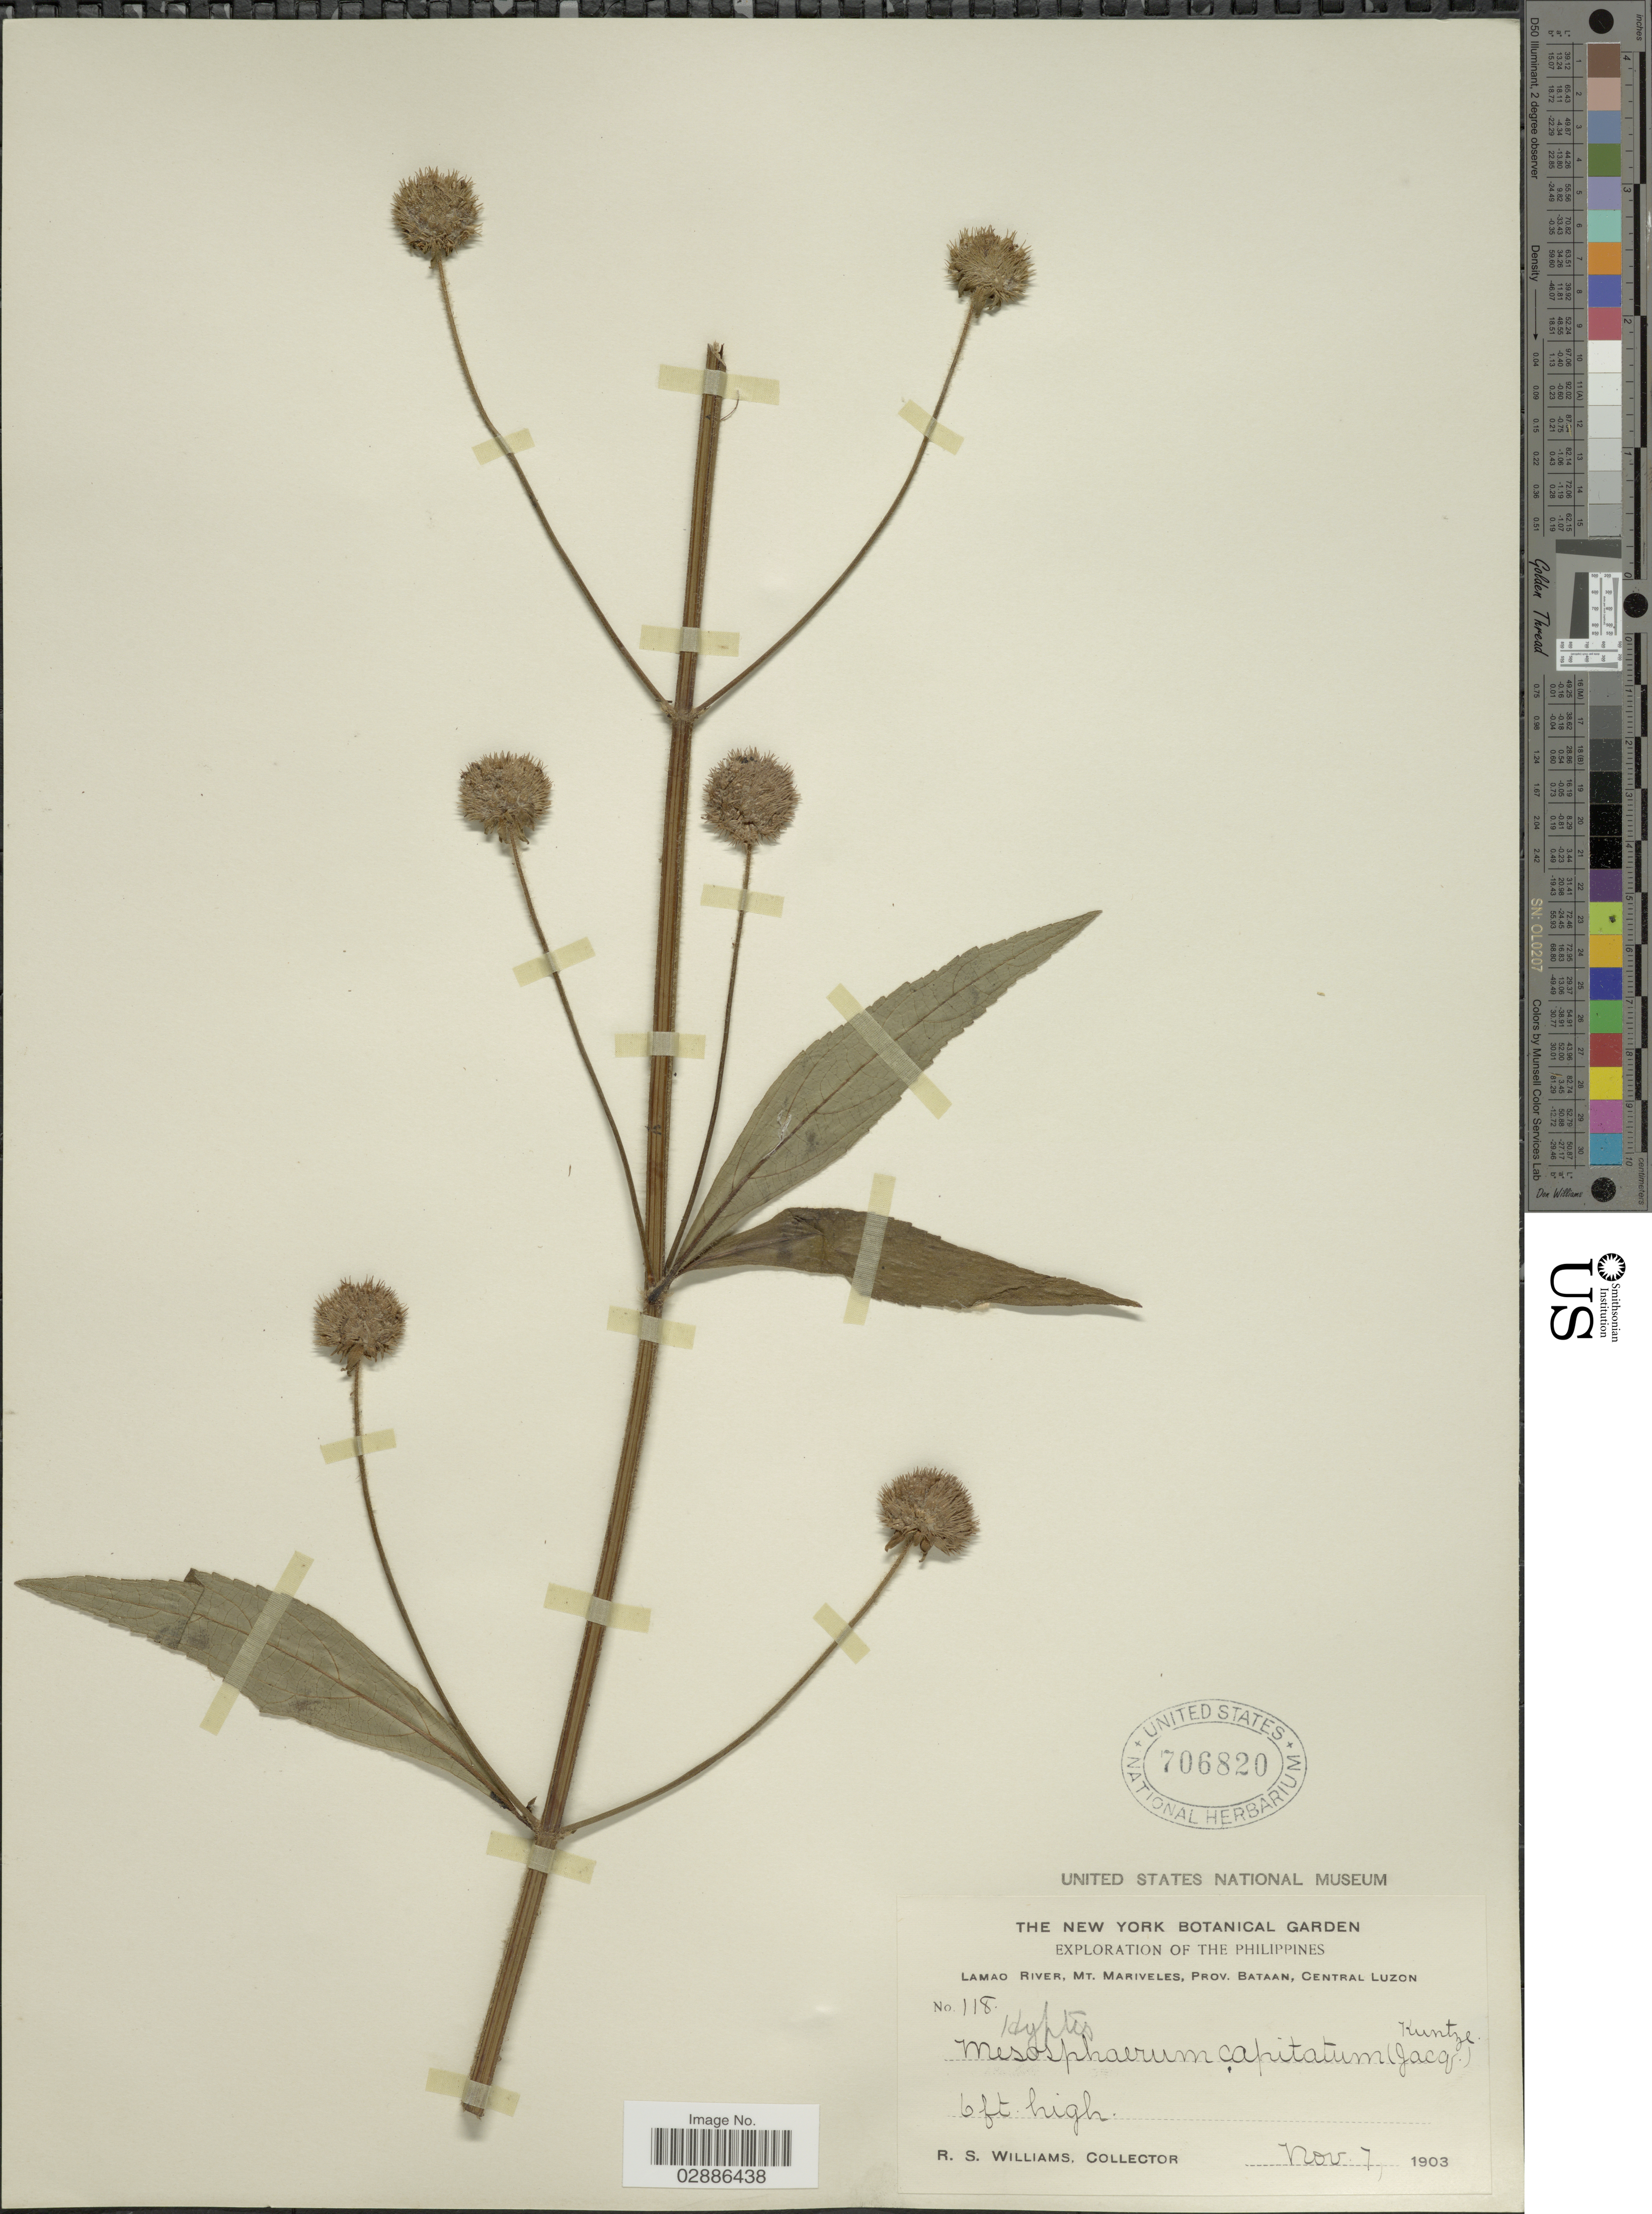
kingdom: Plantae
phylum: Tracheophyta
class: Magnoliopsida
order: Lamiales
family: Lamiaceae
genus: Hyptis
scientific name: Hyptis capitata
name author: Jacq.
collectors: R. S. Williams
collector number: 118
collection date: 1903-11-07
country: Philippines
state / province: Central Luzon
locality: Lamao River, Mt. Mariveles, Prov. Bataan, Central Luzon.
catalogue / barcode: US 706820